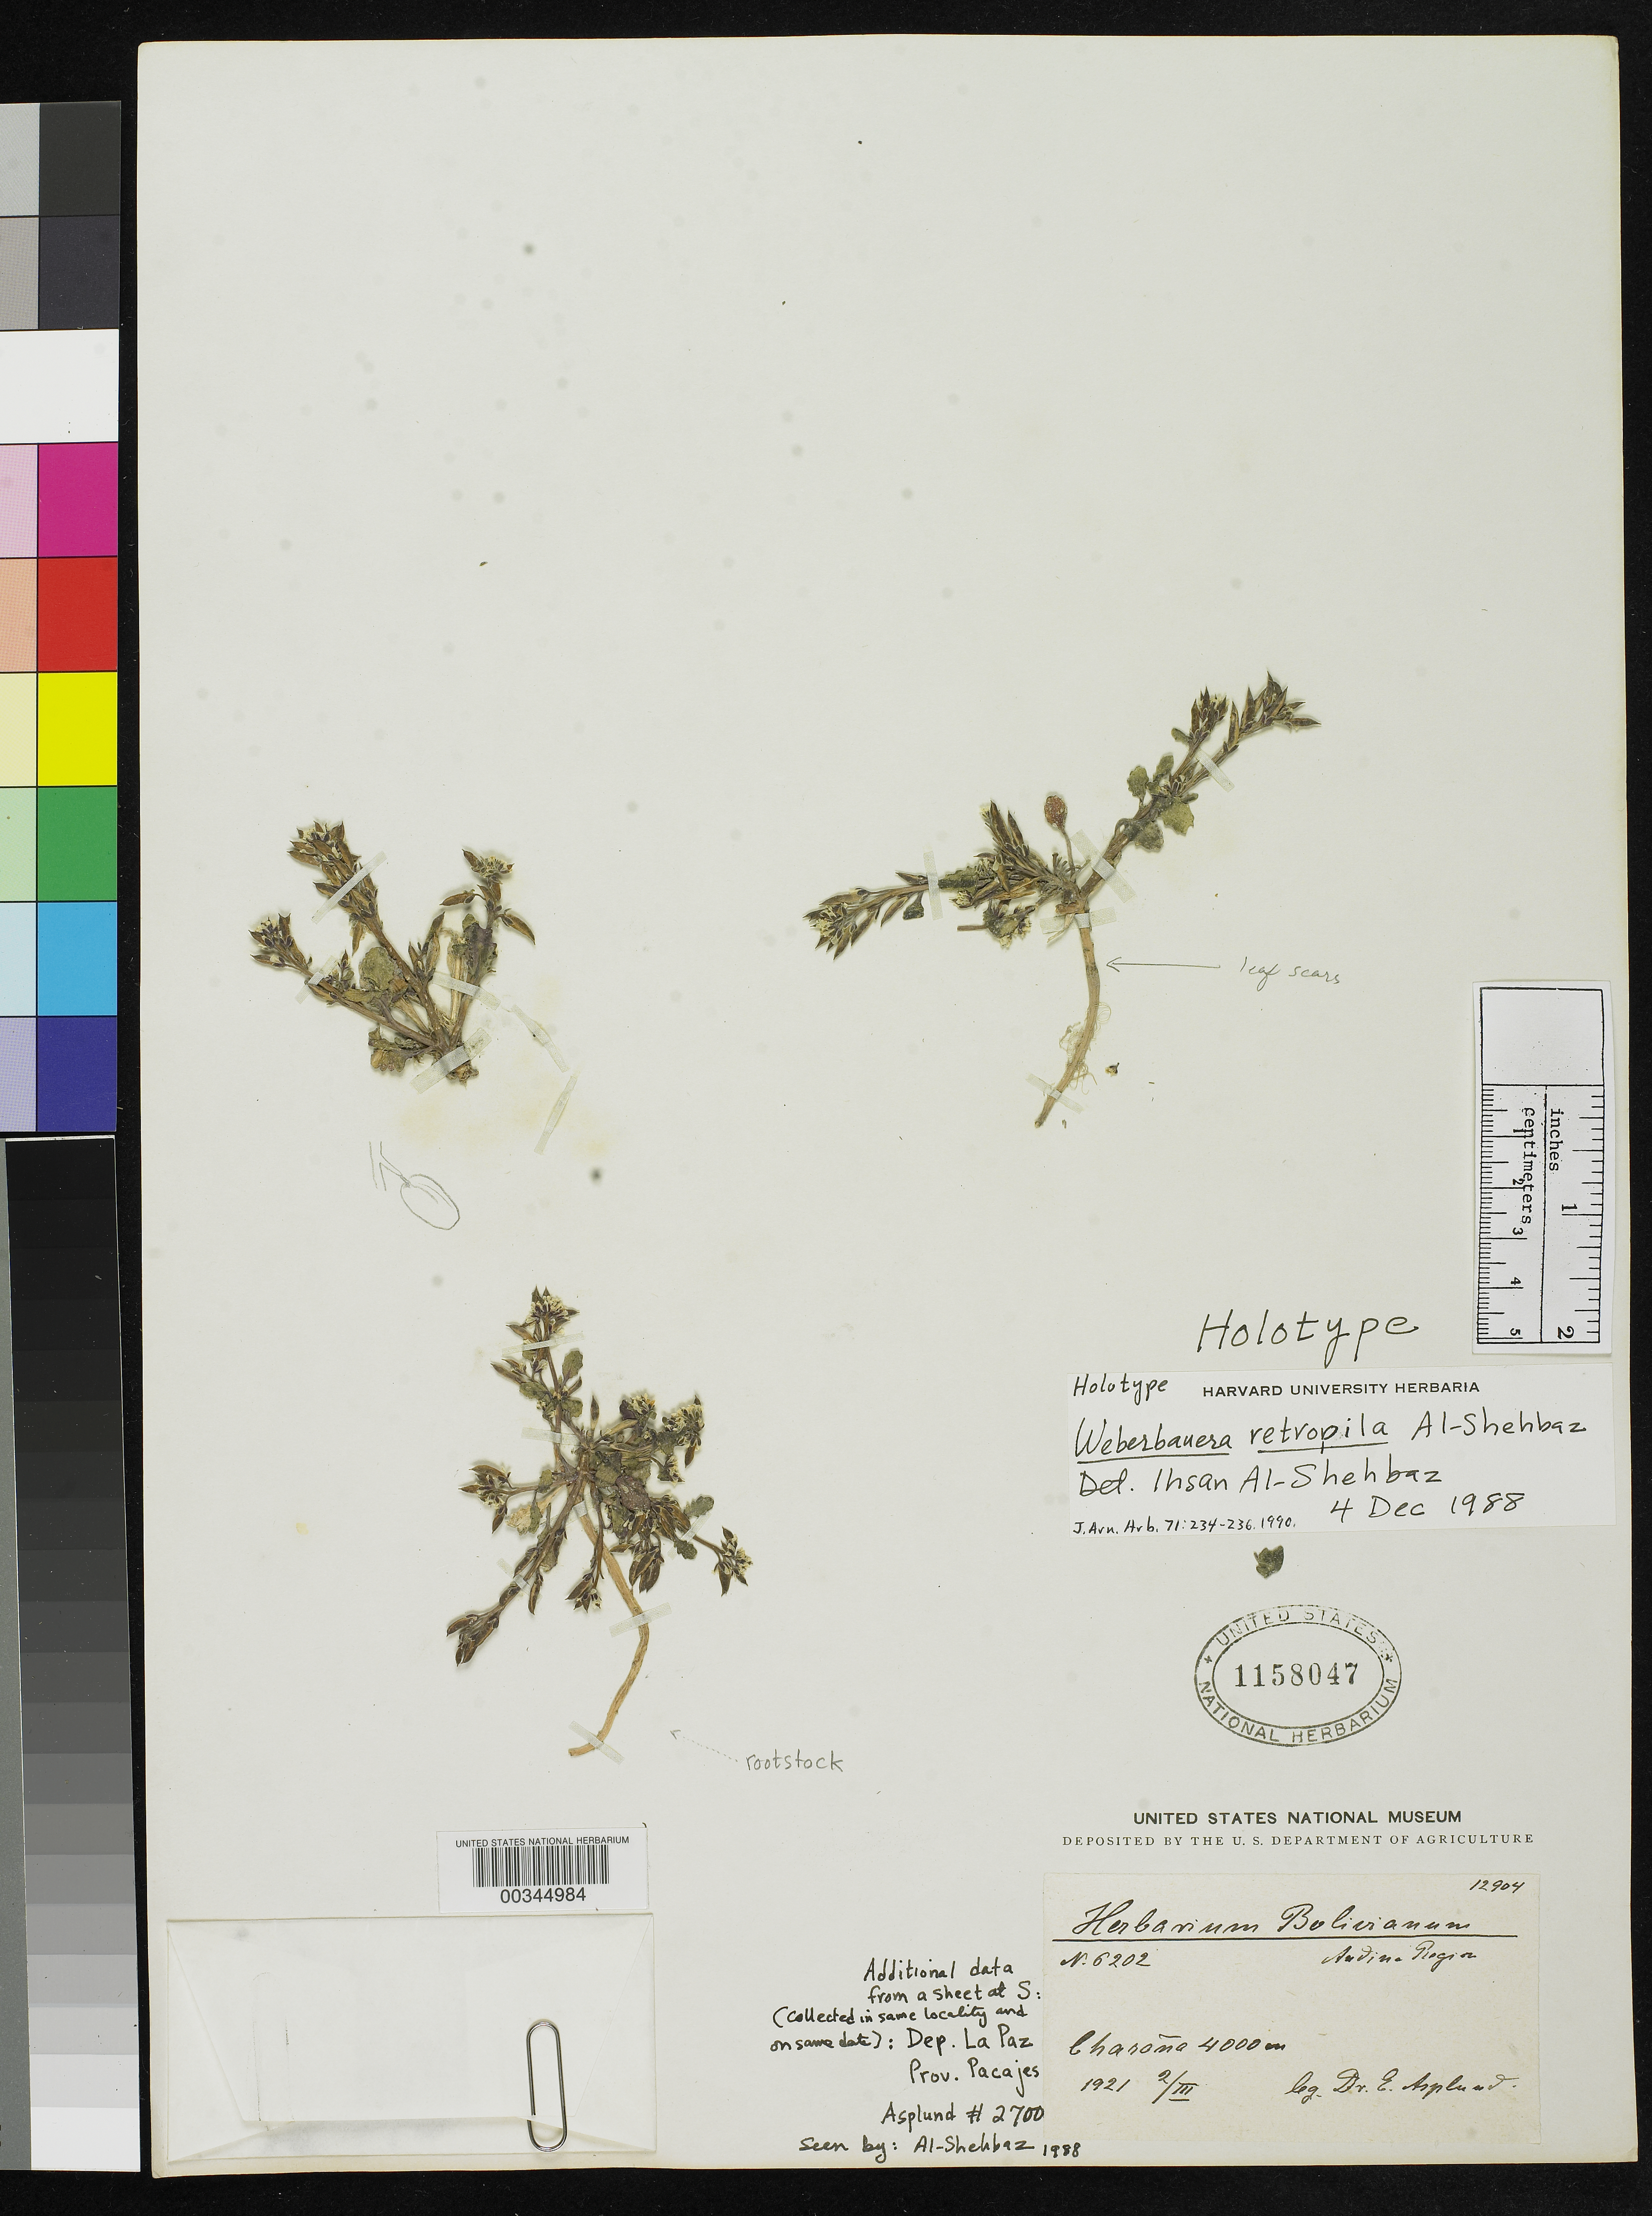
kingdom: Plantae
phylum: Tracheophyta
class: Magnoliopsida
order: Brassicales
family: Brassicaceae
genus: Weberbauera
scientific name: Weberbauera retropila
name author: Al-Shehbaz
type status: Holotype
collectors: E. Asplund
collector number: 6202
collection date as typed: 02 Mar 1921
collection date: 1921-03-02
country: Bolivia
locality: Andina region, Charona.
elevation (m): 4000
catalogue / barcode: US 1158047